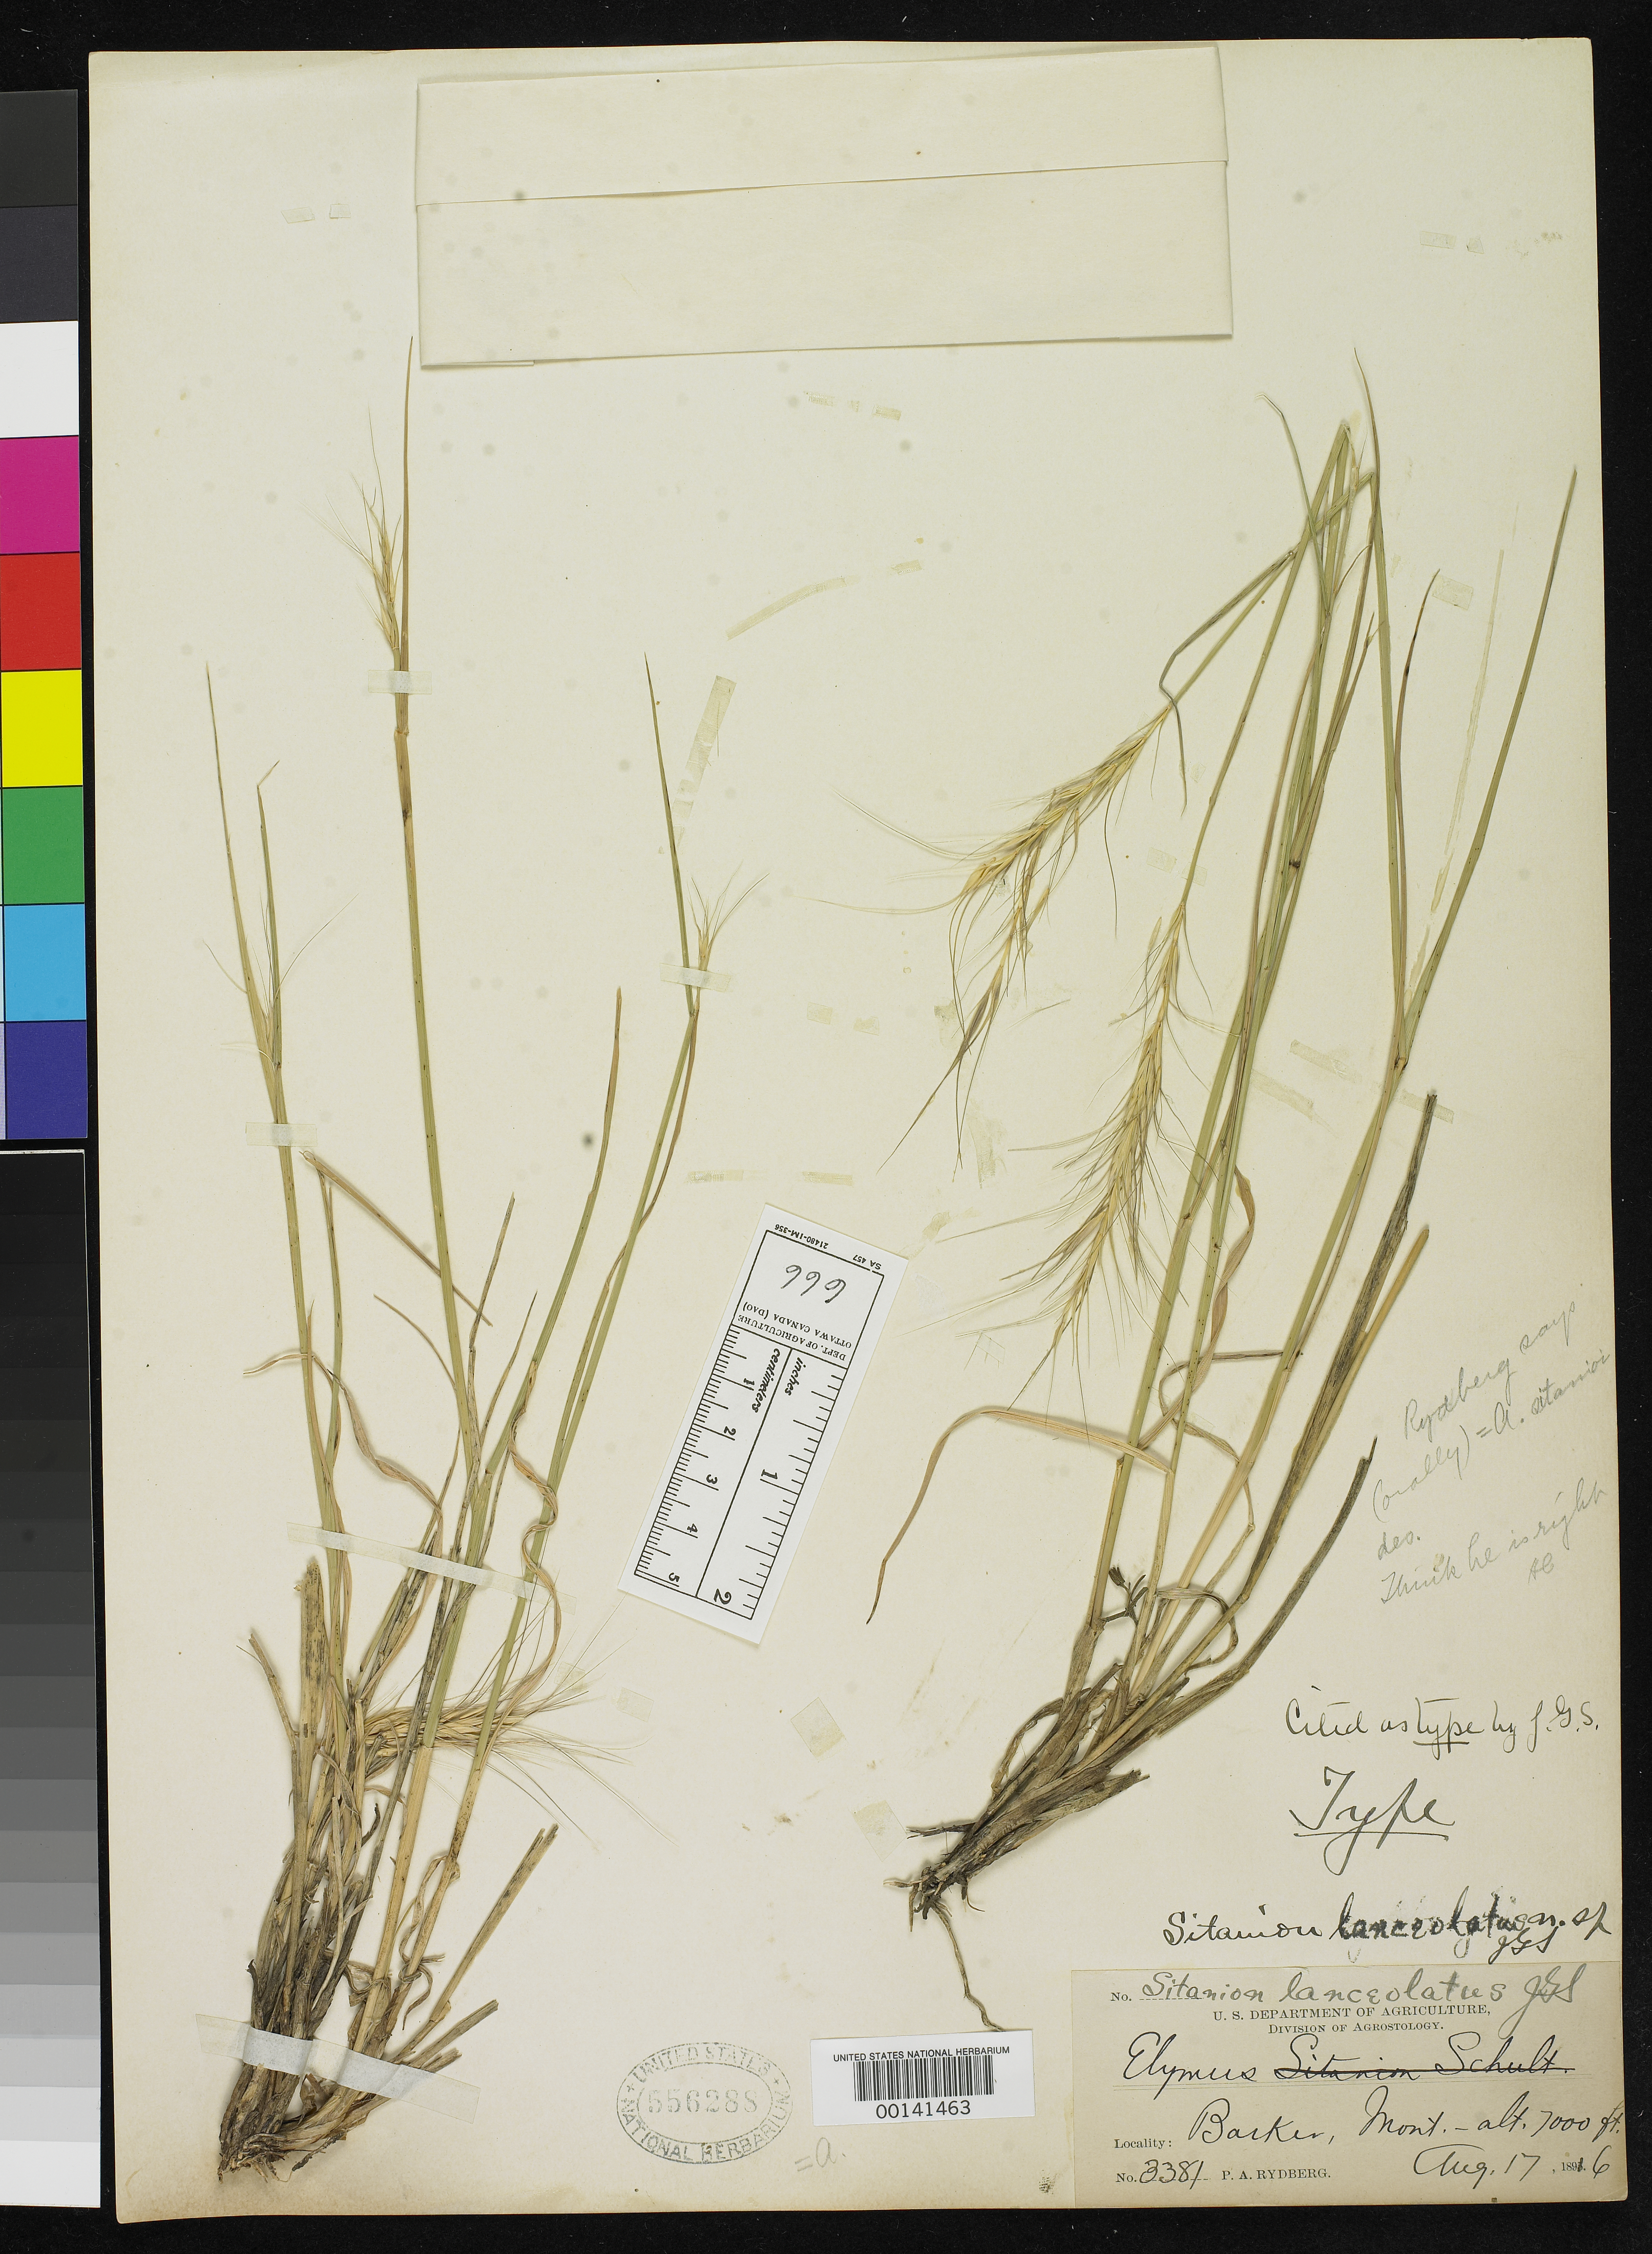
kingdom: Plantae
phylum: Tracheophyta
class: Liliopsida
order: Poales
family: Poaceae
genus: Sitanion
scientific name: Sitanion lanceolatum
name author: J.G. Sm.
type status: Isotype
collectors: P. A. Rydberg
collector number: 3381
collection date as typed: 17 Aug 1896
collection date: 1896-08-17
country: United States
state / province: Montana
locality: Barker; alt. 7000 ft.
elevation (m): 2134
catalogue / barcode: US 556288